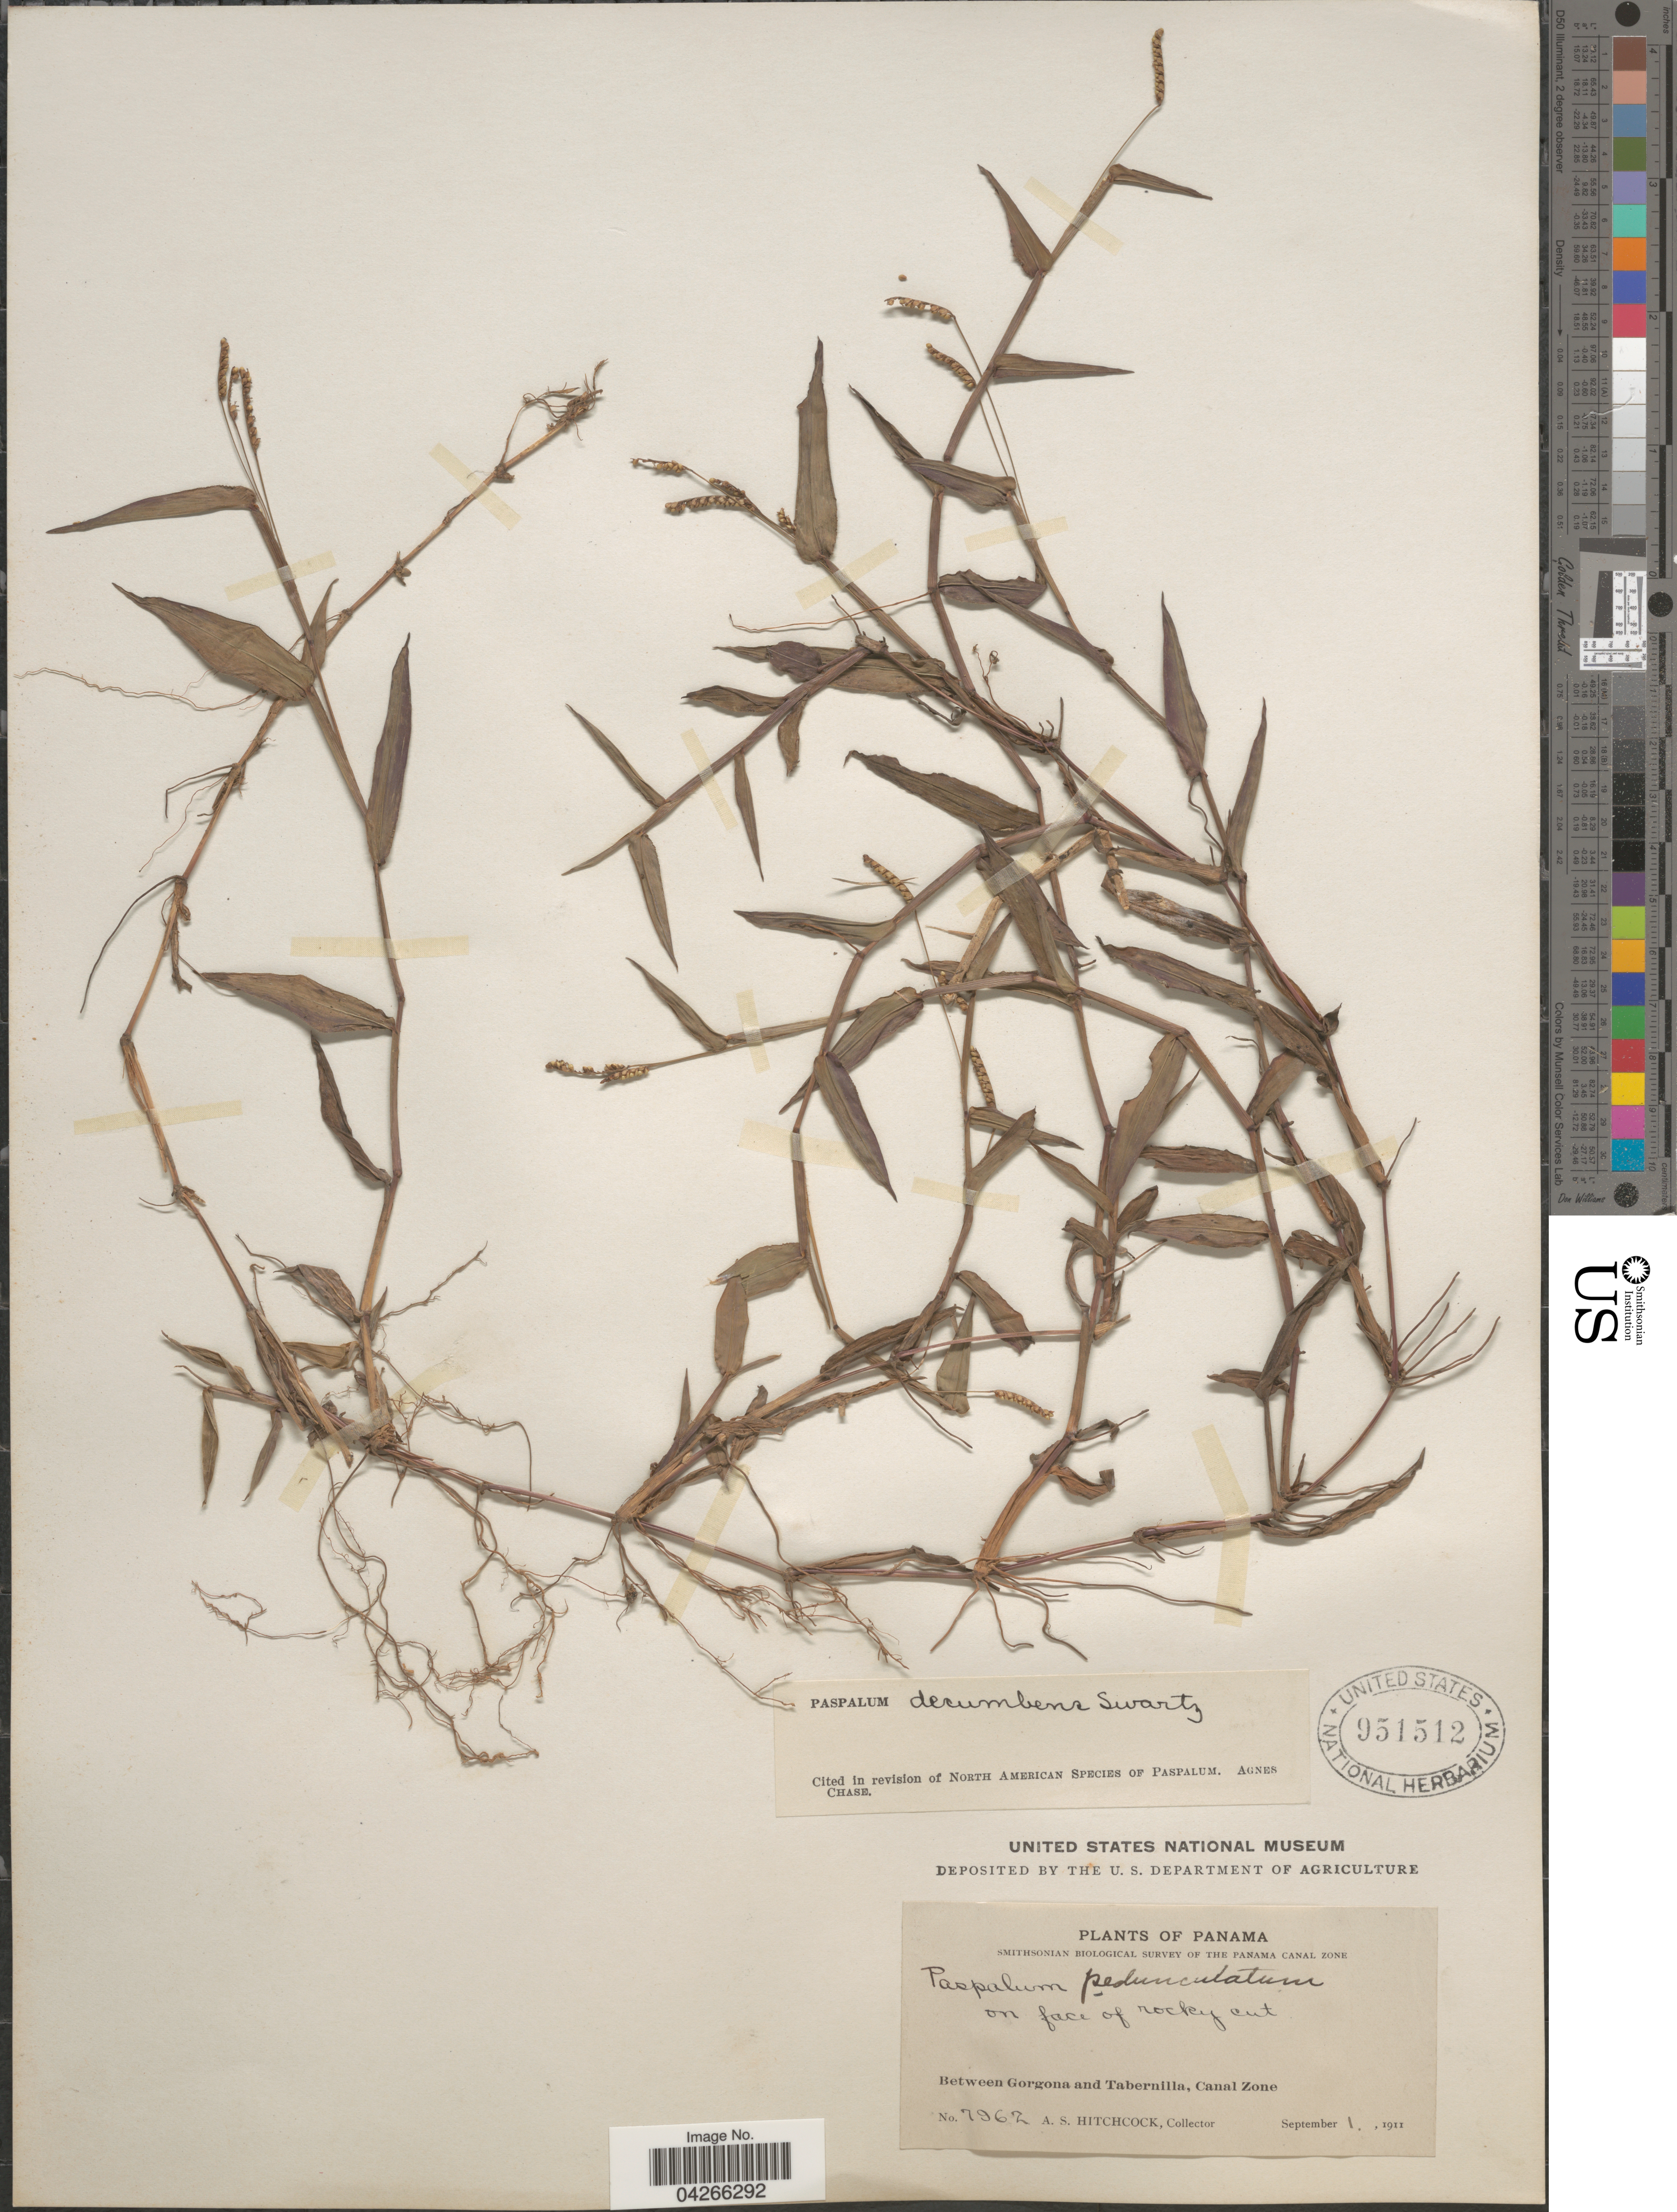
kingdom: Plantae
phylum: Tracheophyta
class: Liliopsida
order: Poales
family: Poaceae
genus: Paspalum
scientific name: Paspalum decumbens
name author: Sw.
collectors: A. S. Hitchcock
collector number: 7962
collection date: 1911-09-01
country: Panama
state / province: Colón / Panamá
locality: Smithsonian Biological Survey of the Panama Canal Zone. On face of rocky cut. Between Gorgona and Tabernilla, Canal Zone.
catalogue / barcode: US 951512